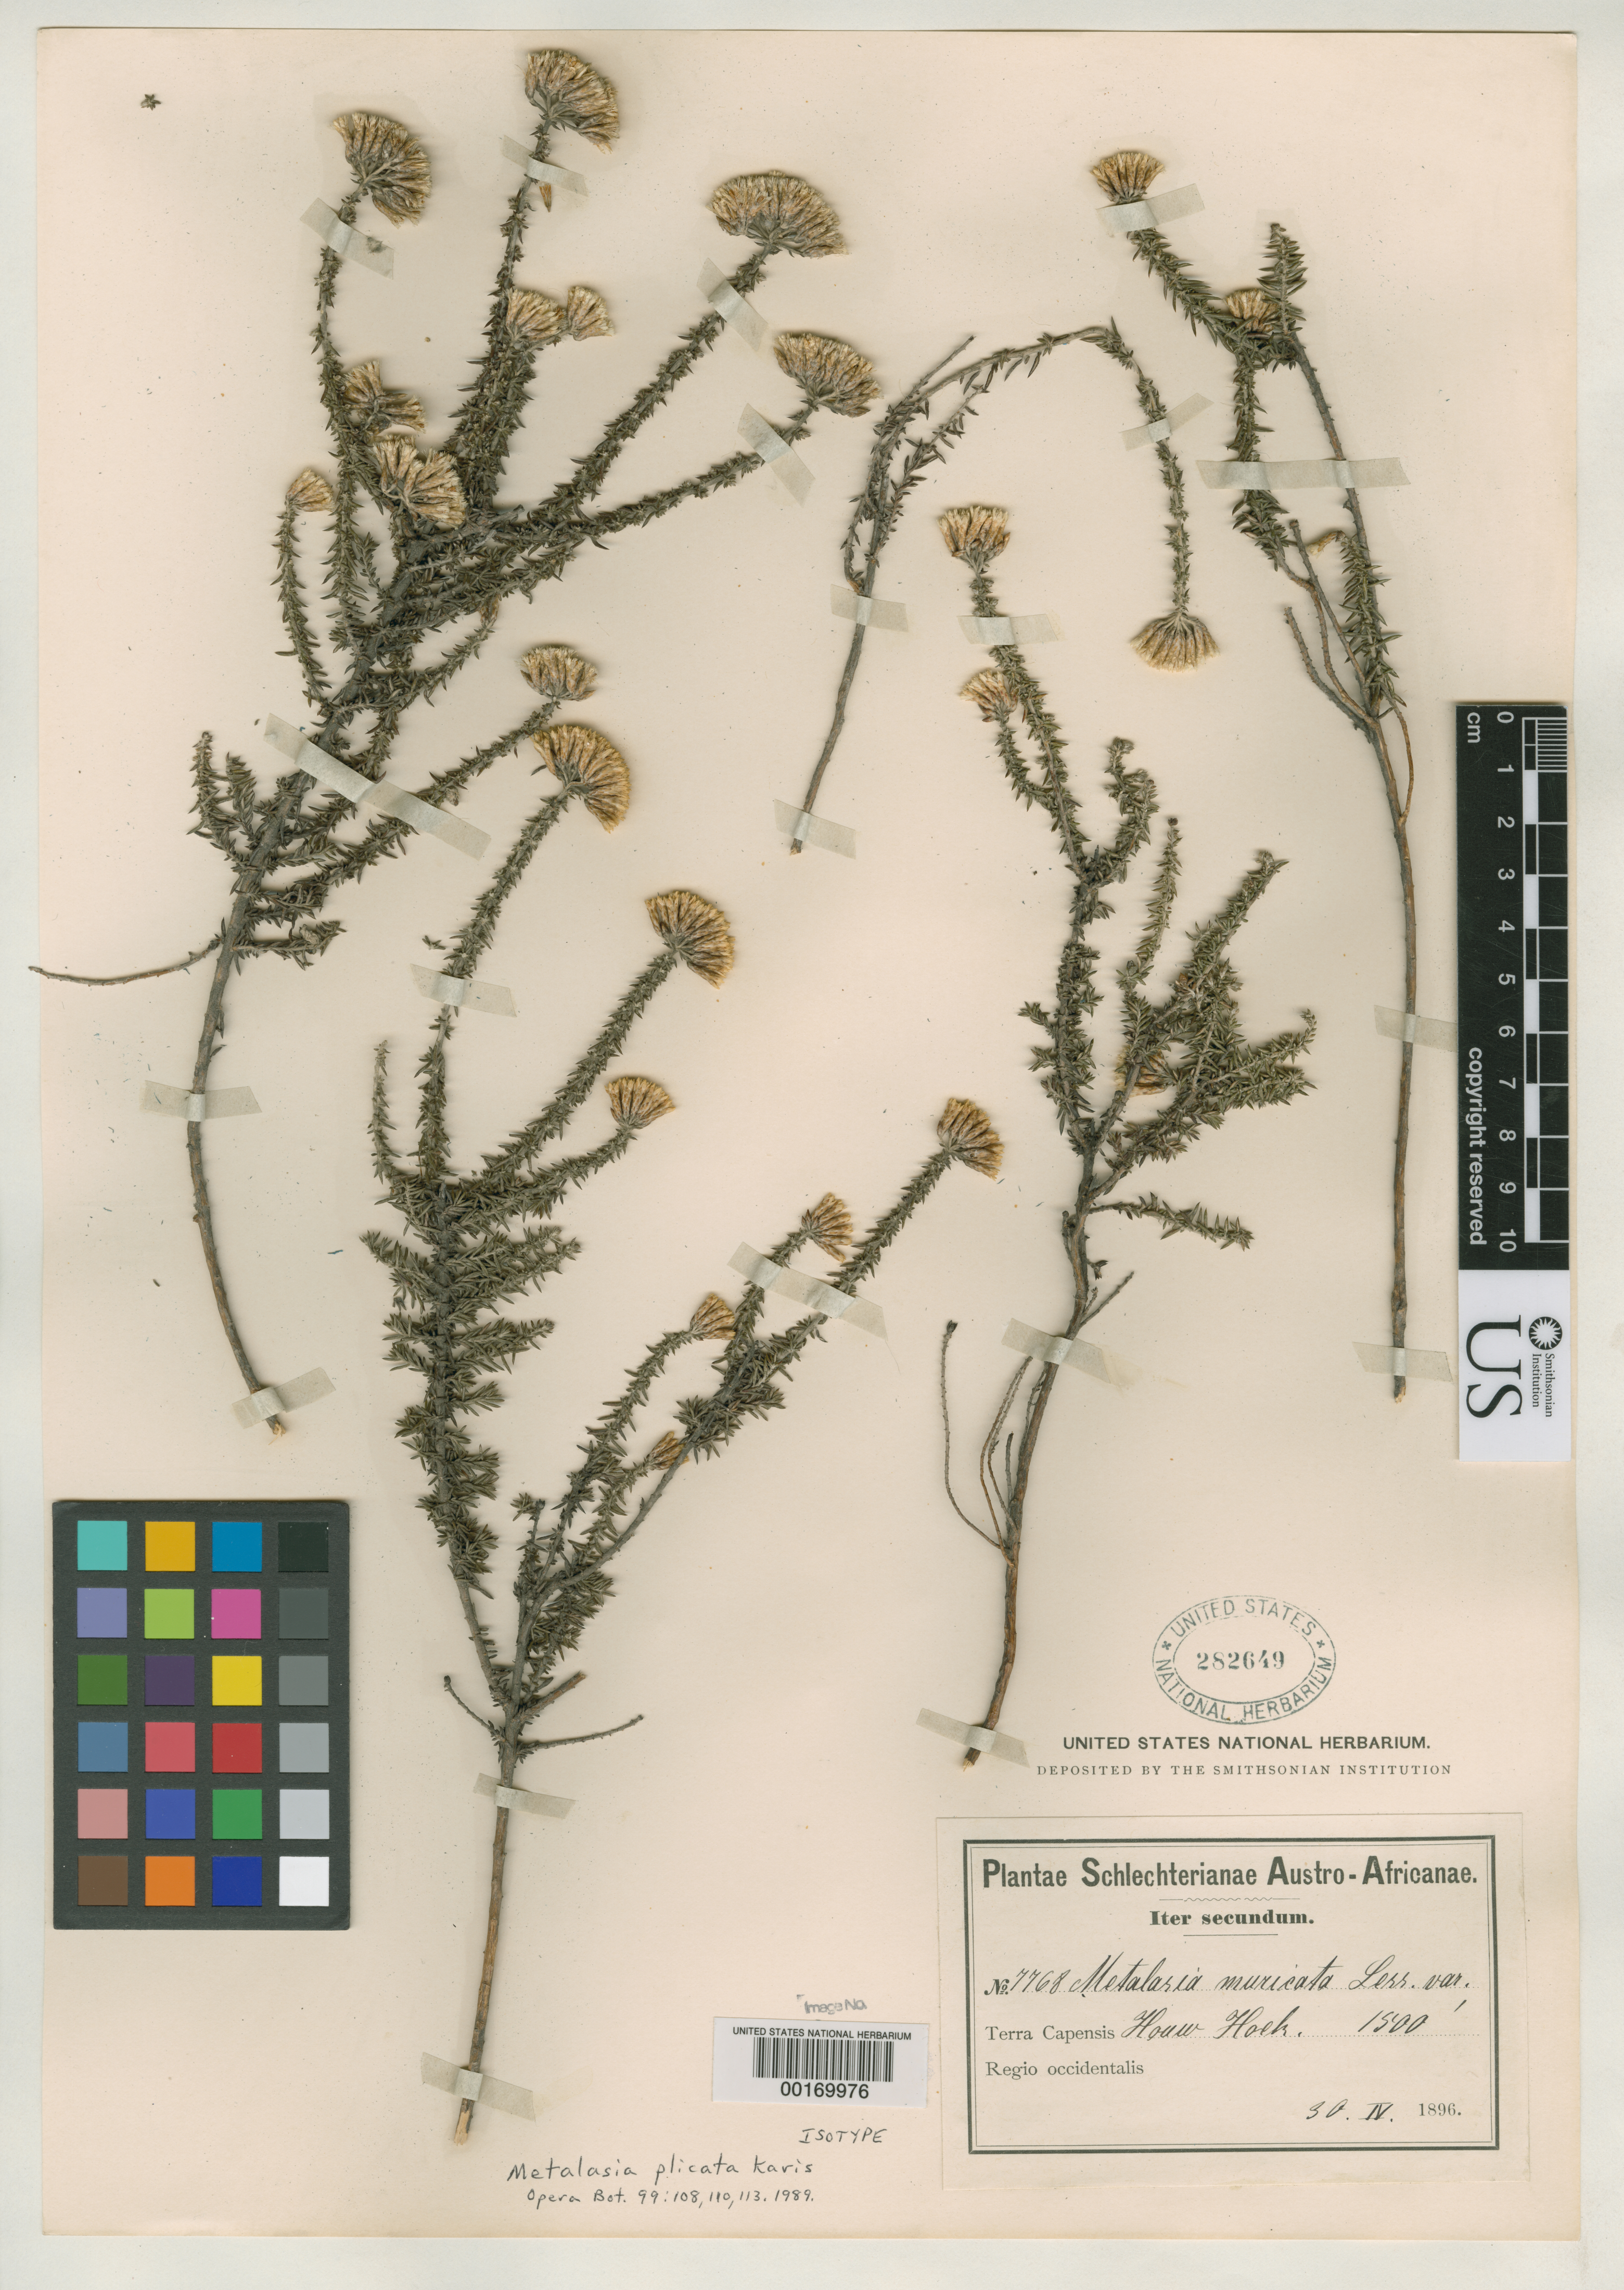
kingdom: Plantae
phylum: Tracheophyta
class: Magnoliopsida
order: Asterales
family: Asteraceae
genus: Metalasia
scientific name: Metalasia plicata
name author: Karis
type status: Isotype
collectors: F. R. R. Schlechter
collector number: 7768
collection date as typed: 30 Apr 1896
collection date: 1896-04-30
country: South Africa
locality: Houw Hoek.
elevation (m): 457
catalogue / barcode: US 282649